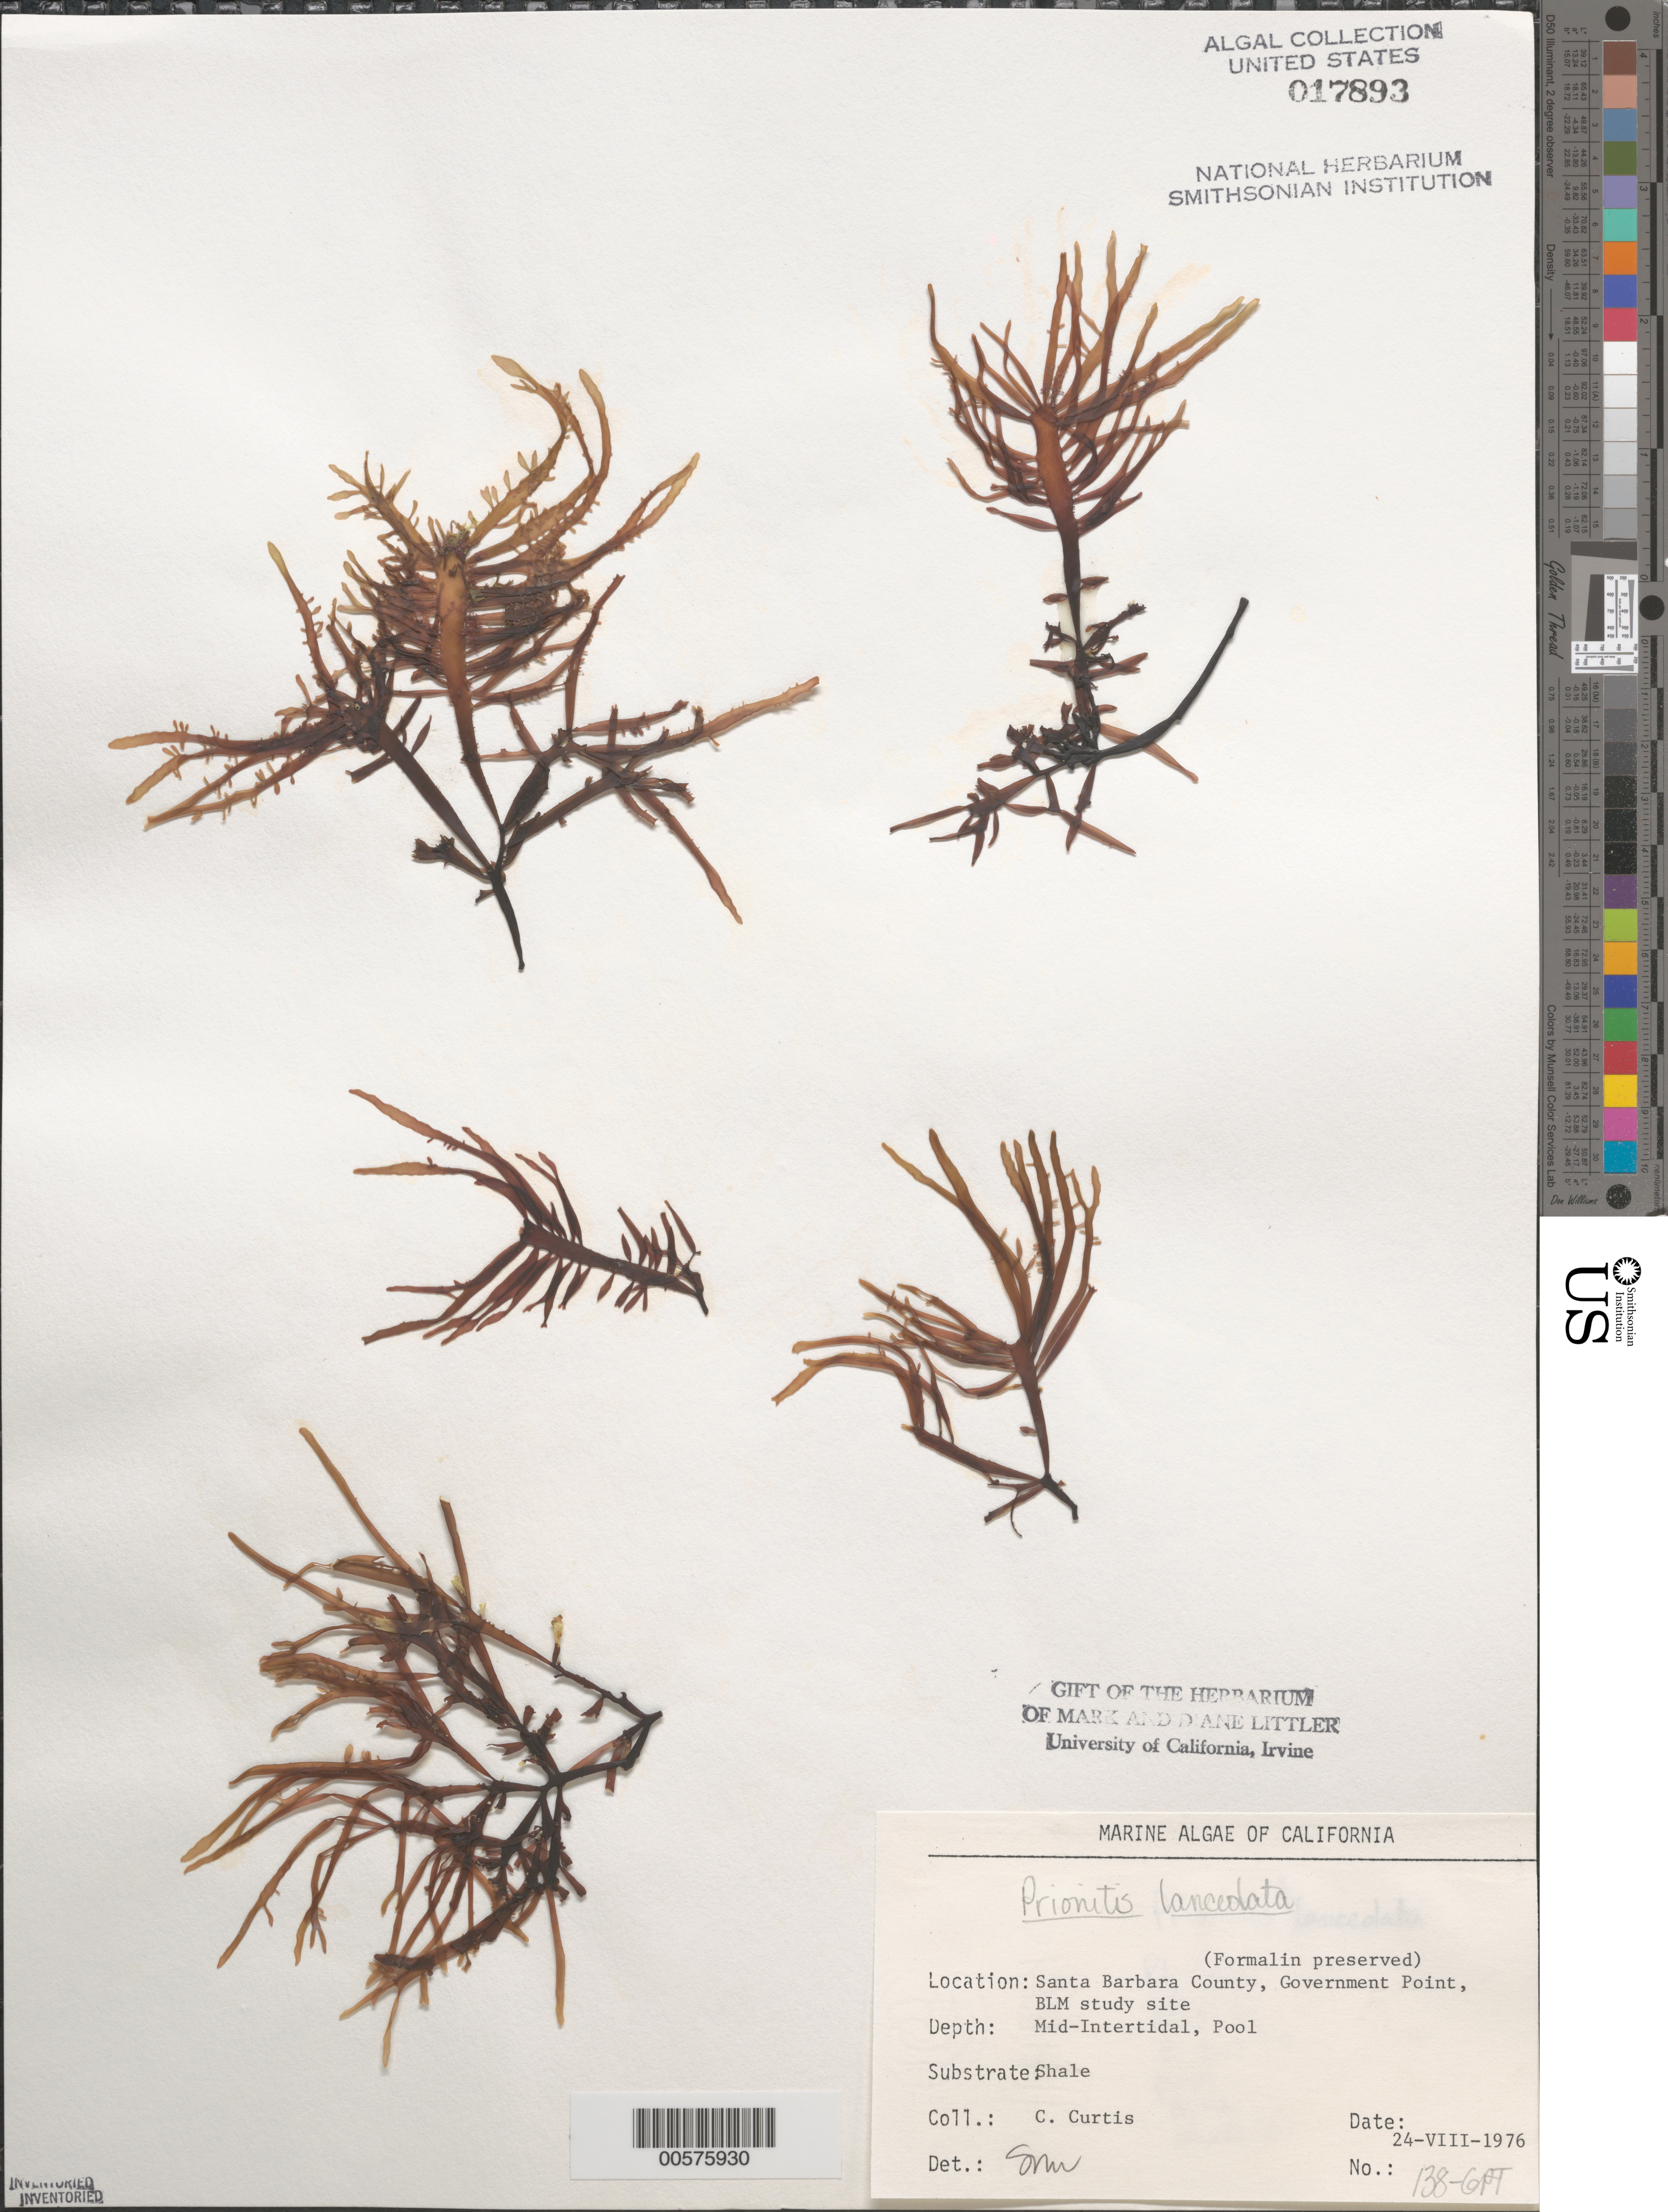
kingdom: Plantae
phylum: Rhodophyta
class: Florideophyceae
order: Cryptonemiales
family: Cryptonemiaceae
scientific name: Prionitis lanceolata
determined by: Murray, S. N.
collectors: C. Curtis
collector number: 138-gpt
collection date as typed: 24 Aug 1976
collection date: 1976-08-24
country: United States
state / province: California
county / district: Santa Barbara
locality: Government Point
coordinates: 34 26'31"N, 120 24'06"W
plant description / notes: BLM-SOCALBIGHT Rocky Intertidal Survey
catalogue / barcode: US 17893